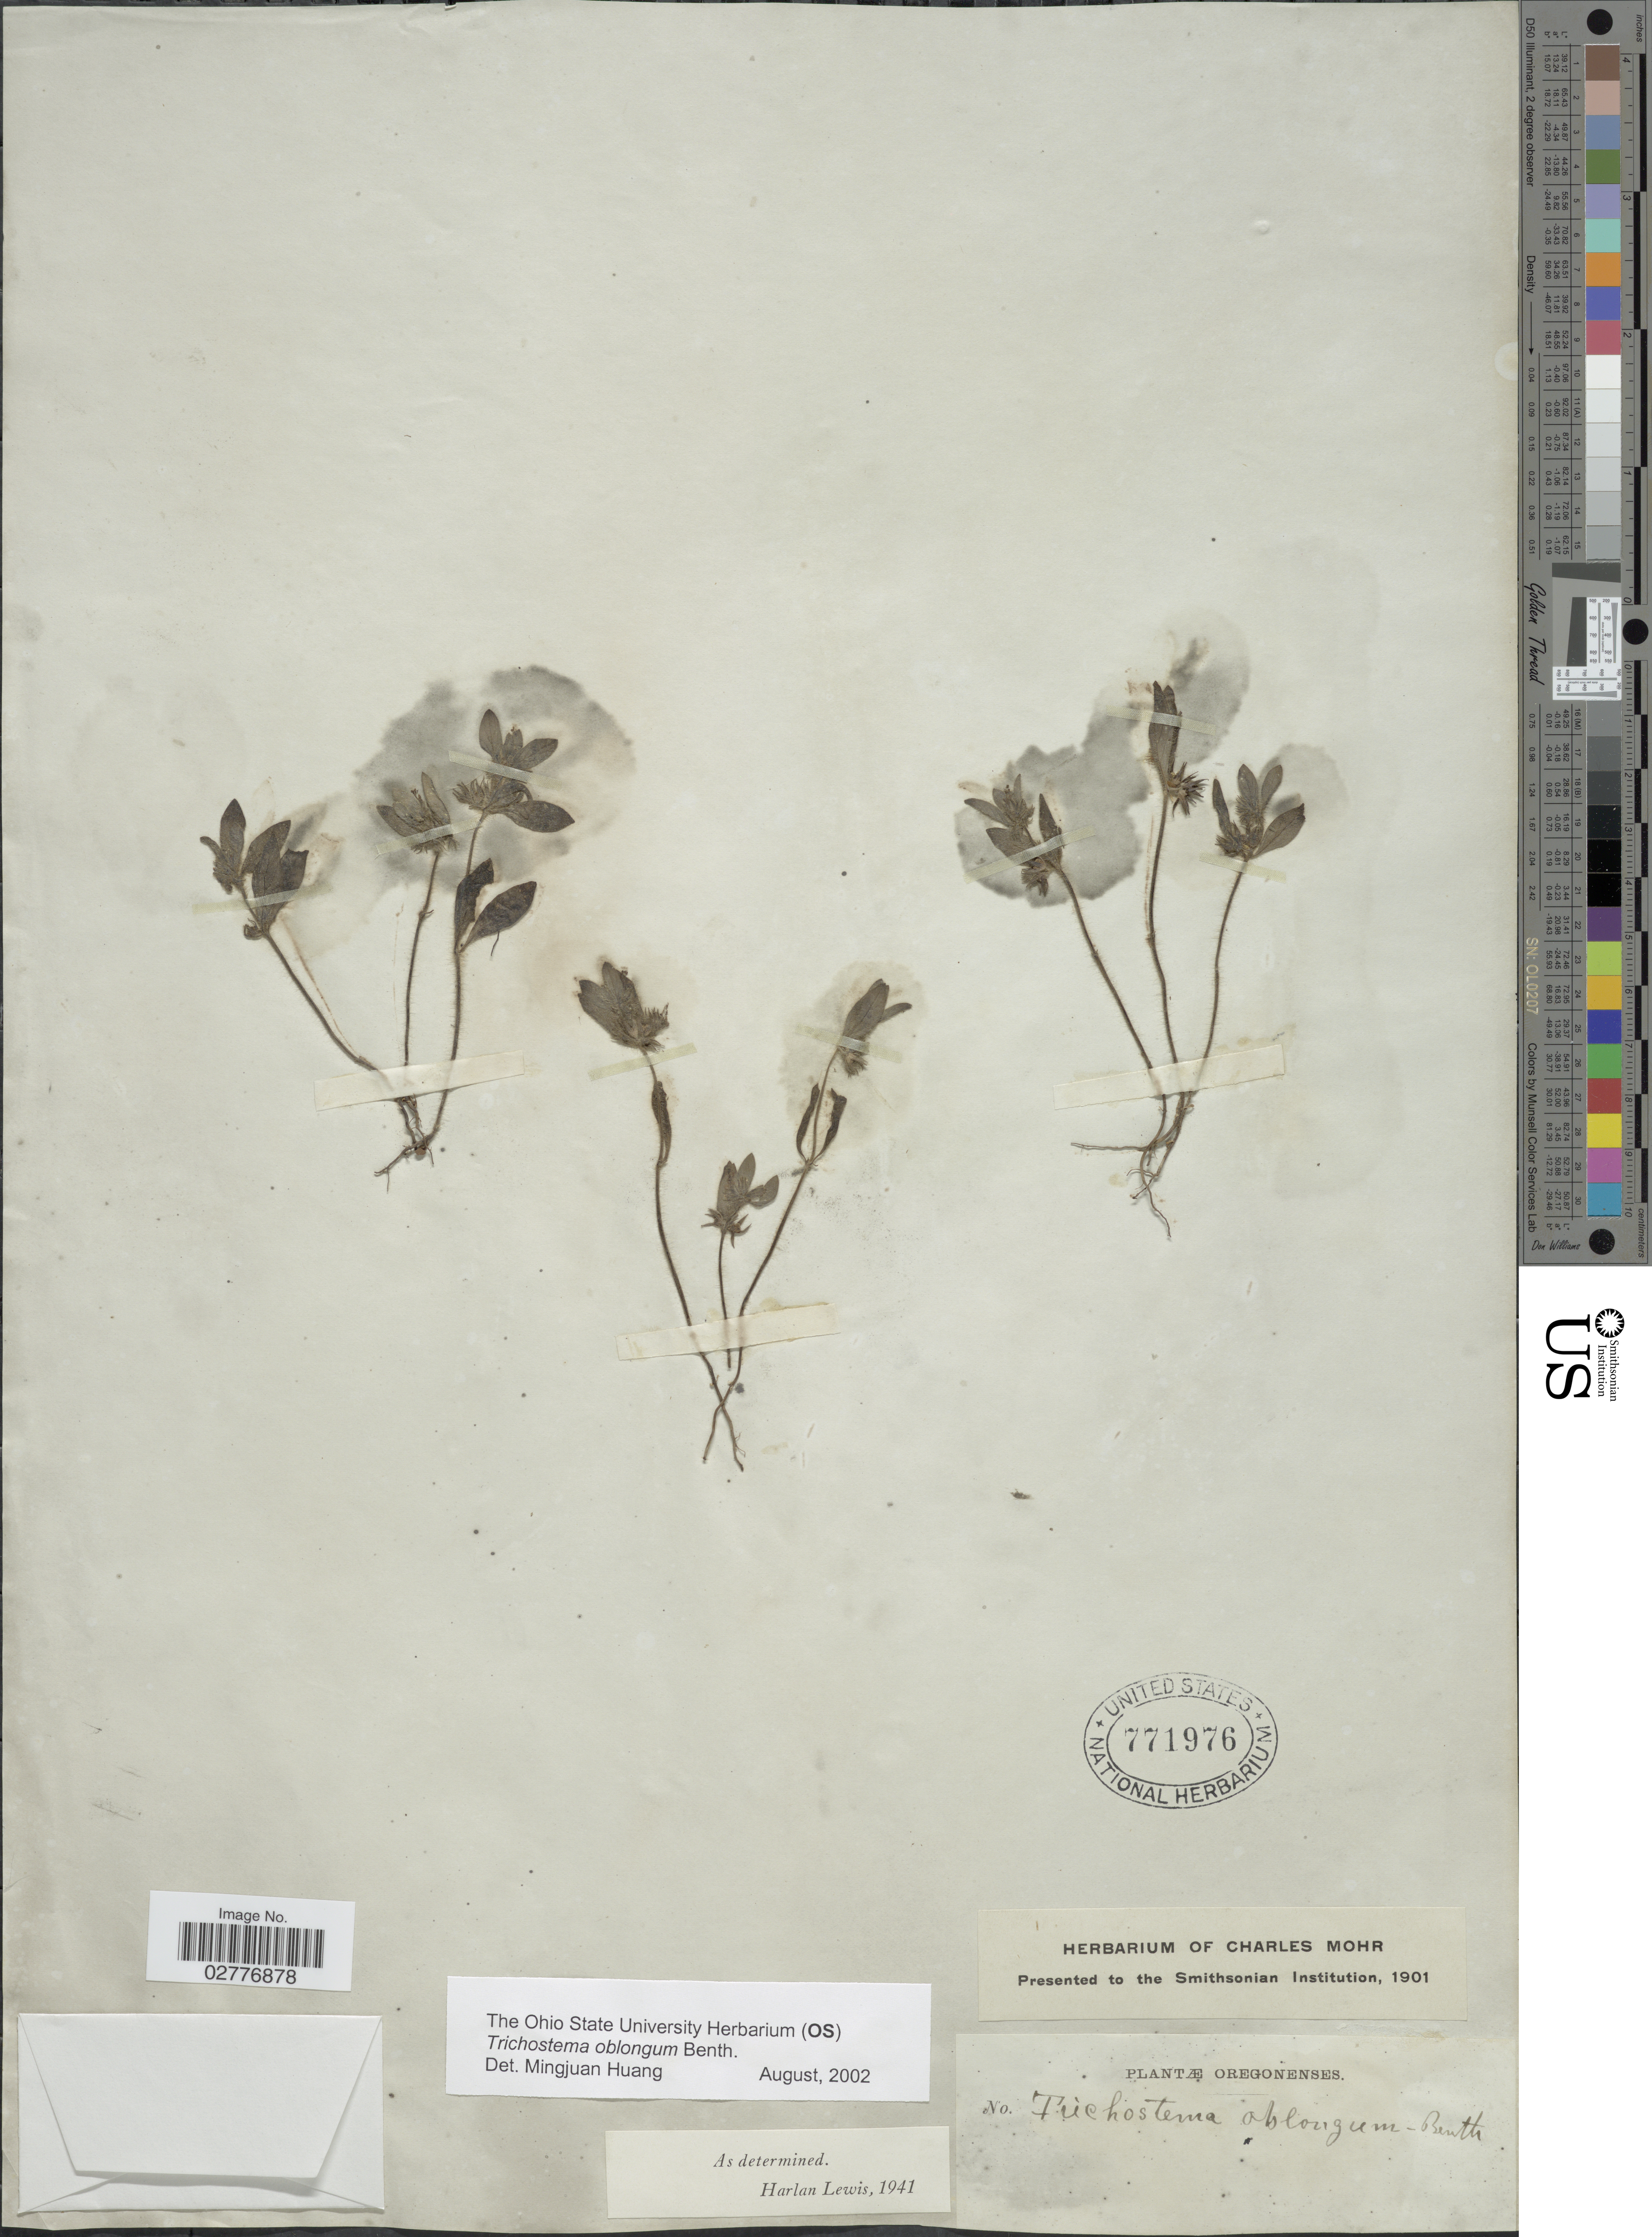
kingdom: Plantae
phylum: Tracheophyta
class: Magnoliopsida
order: Lamiales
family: Lamiaceae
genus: Trichostema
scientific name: Trichostema oblongum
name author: Benth.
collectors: ex herb. Charles Mohr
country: United States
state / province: Oregon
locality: Oregonenses.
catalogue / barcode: US 771976